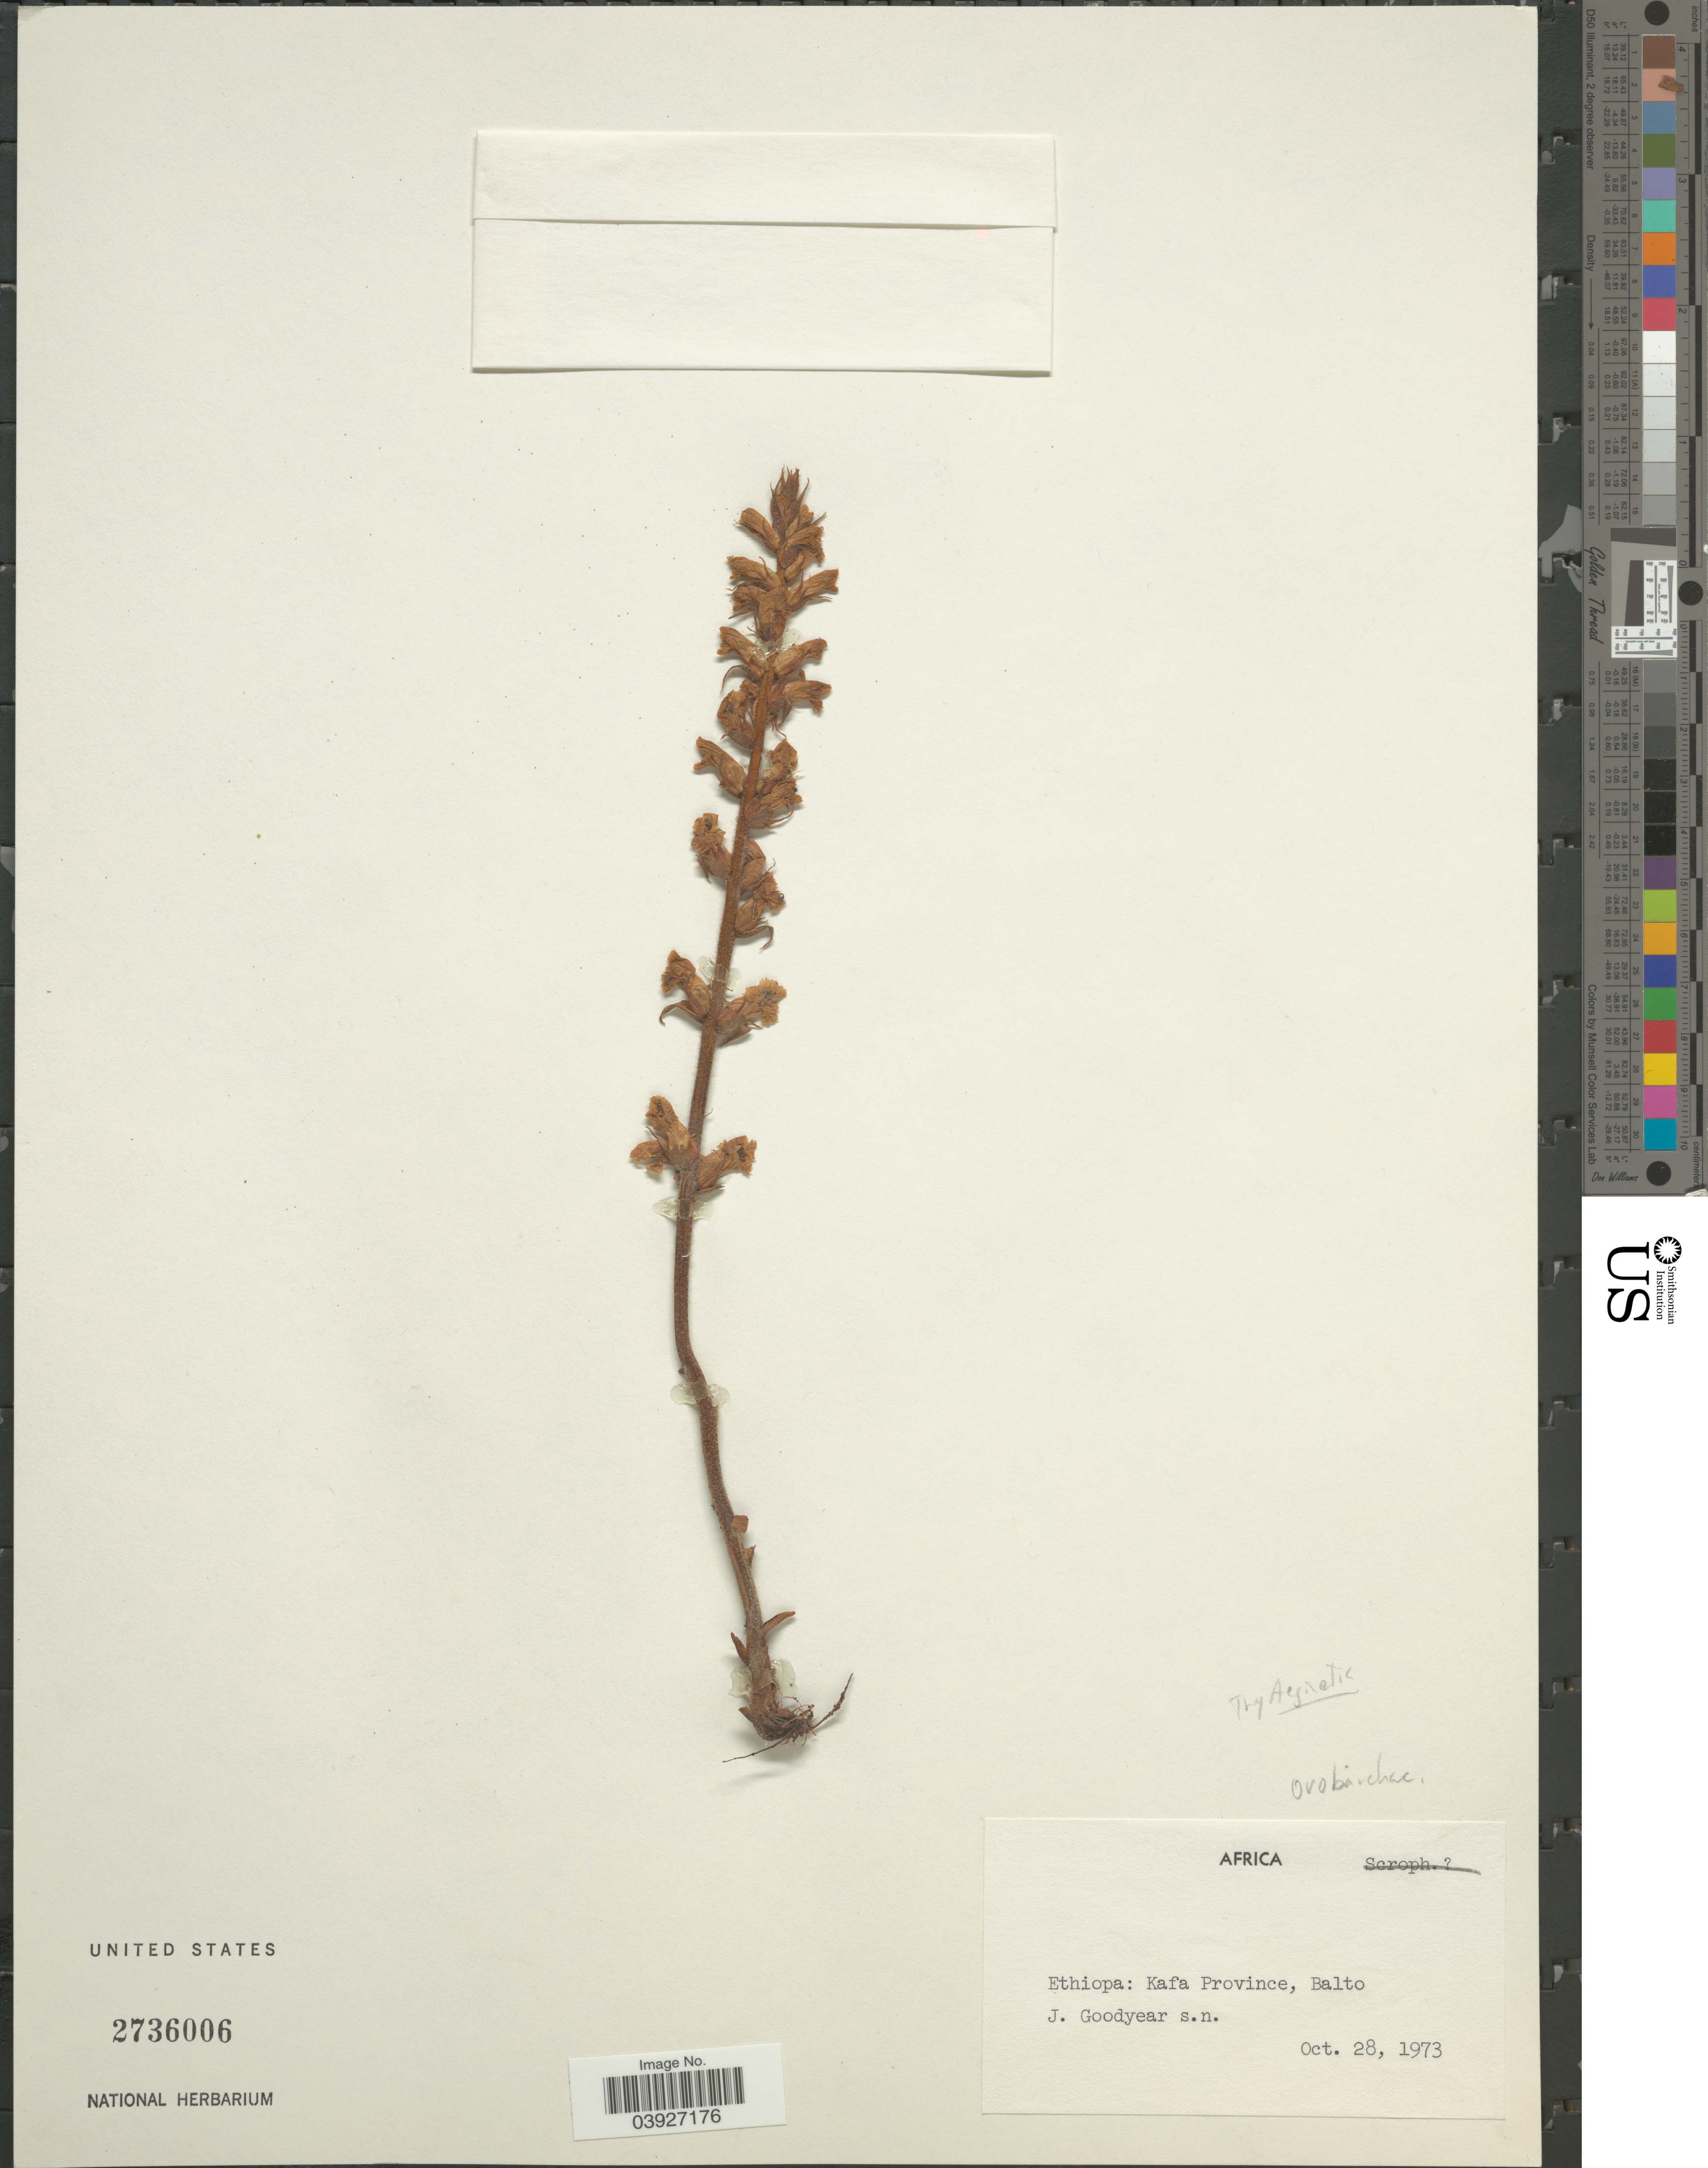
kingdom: Plantae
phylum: Tracheophyta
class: Magnoliopsida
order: Lamiales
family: Orobanchaceae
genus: Orobanche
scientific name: Orobanche sp.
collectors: J. Goodyear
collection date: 1973-10-28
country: Ethiopia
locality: Kafa Province, Balto.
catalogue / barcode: US 2736006